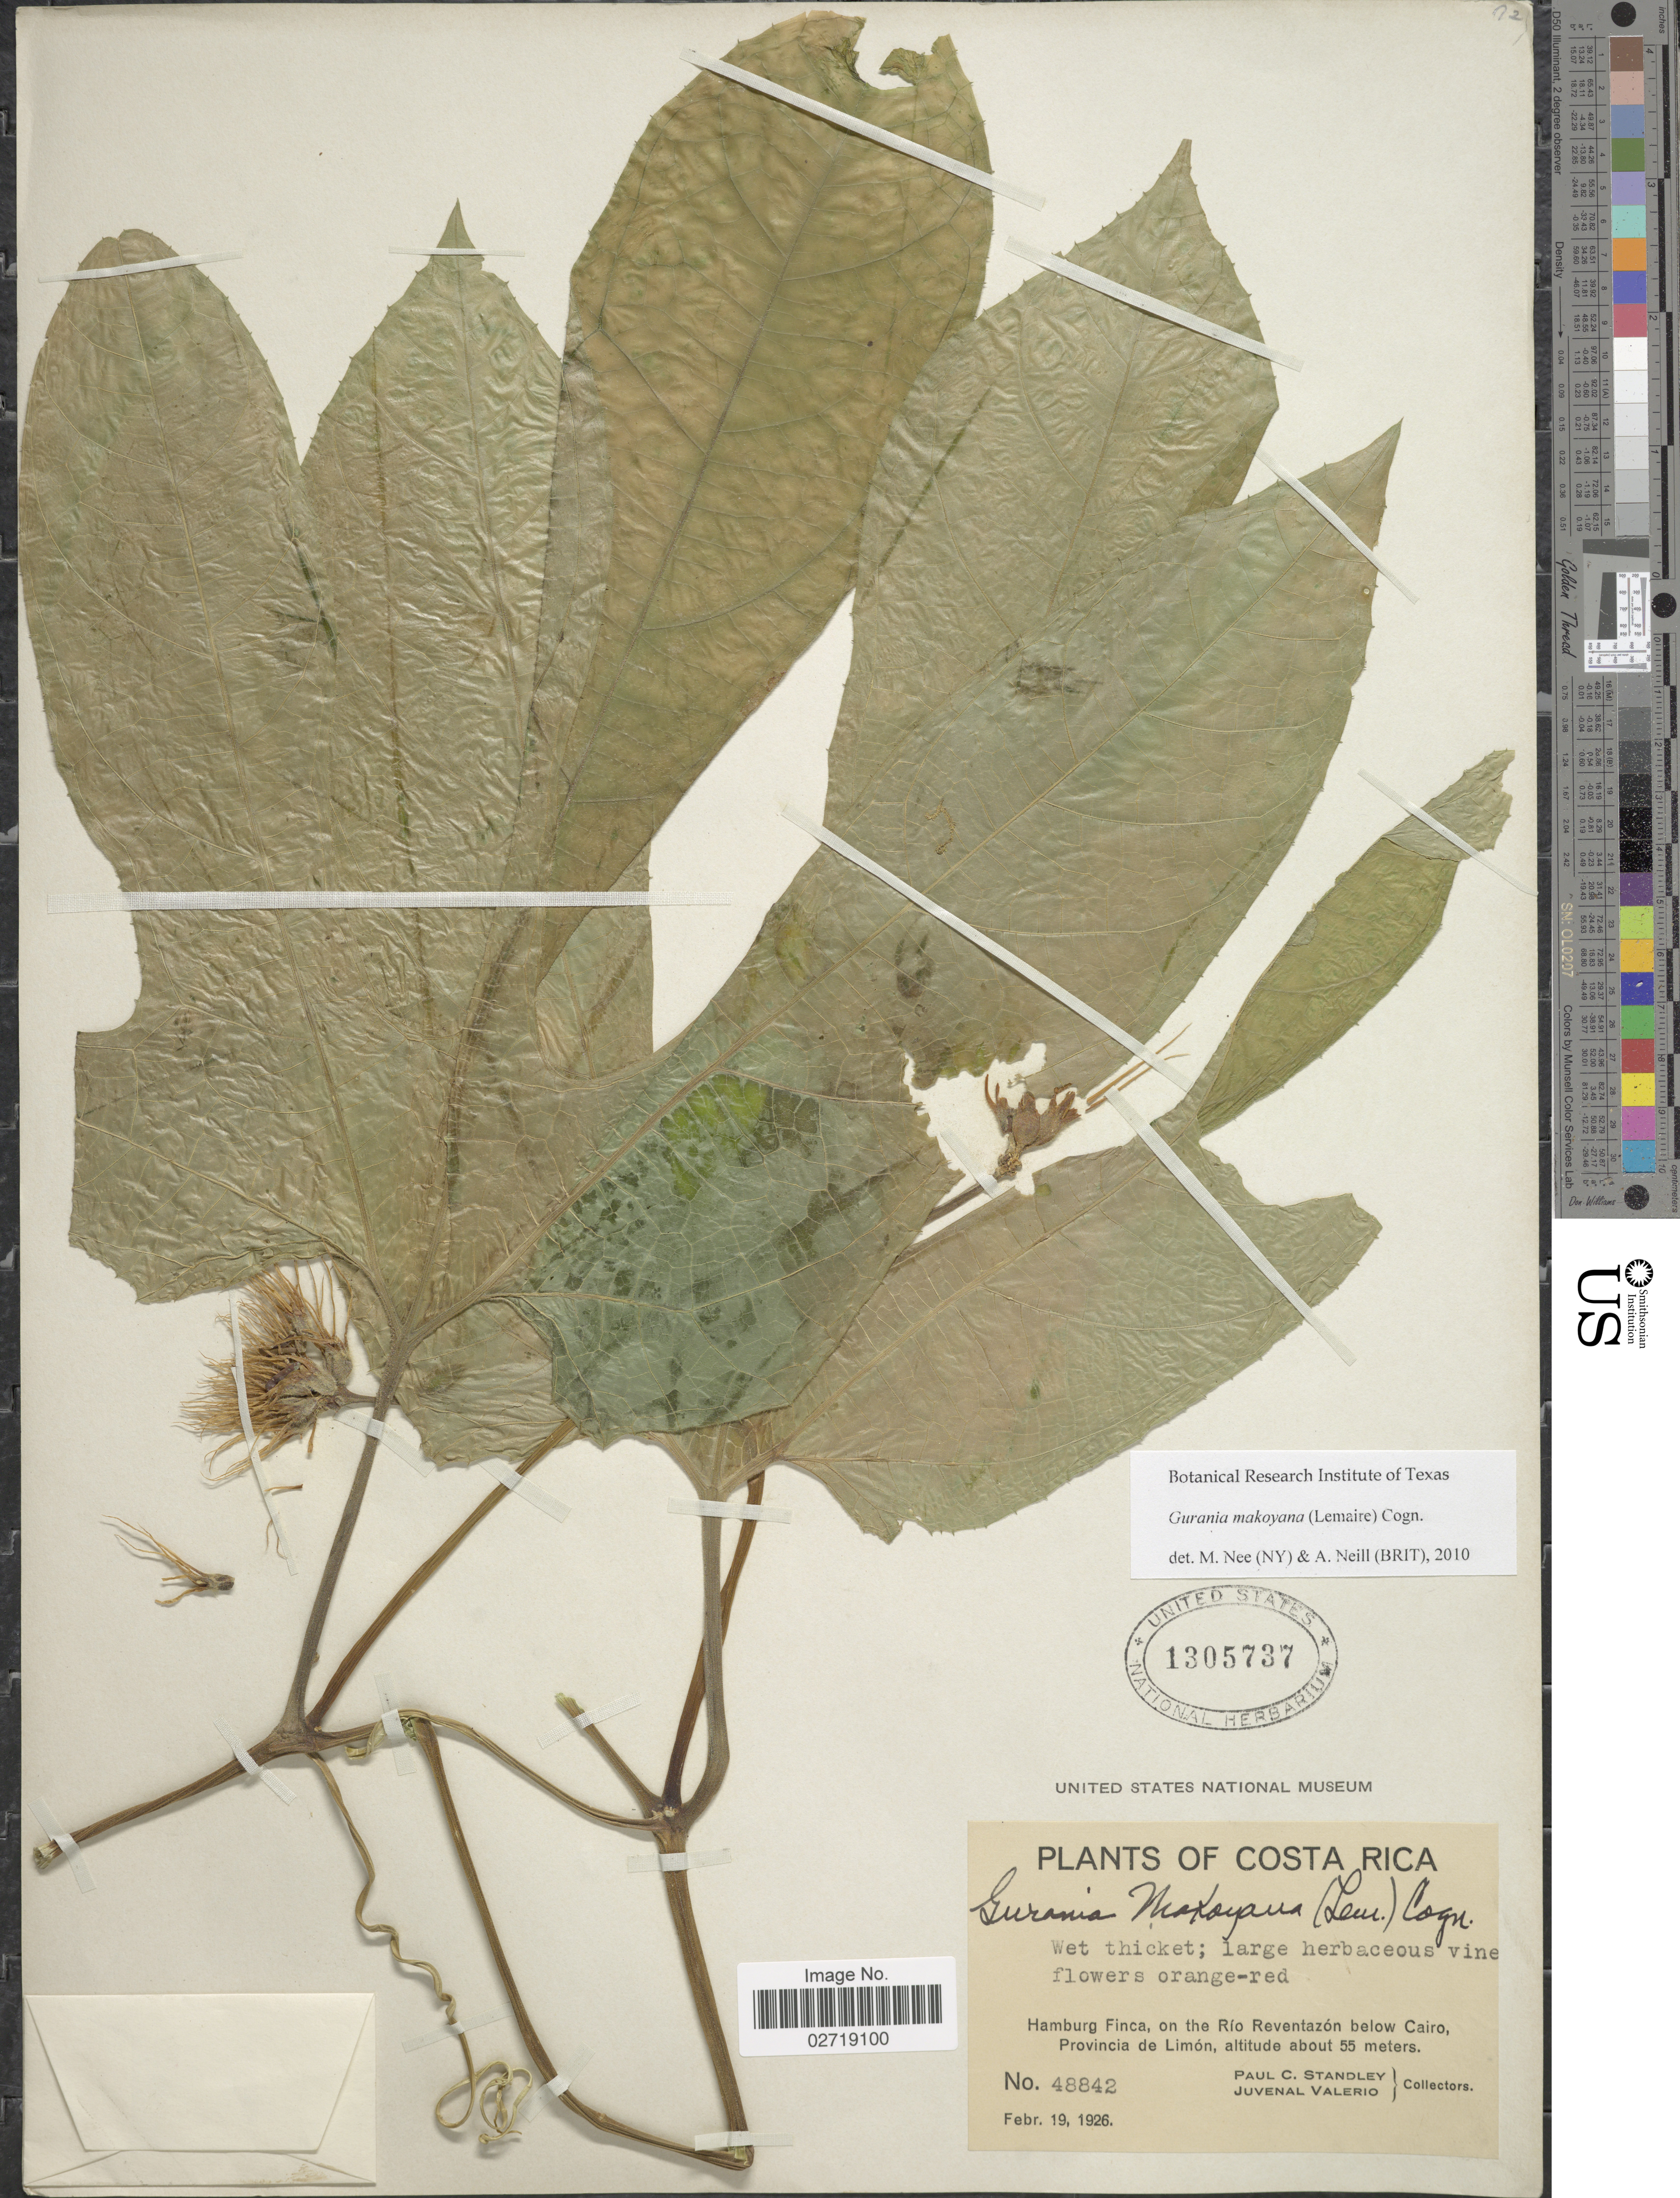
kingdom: Plantae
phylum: Tracheophyta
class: Magnoliopsida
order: Cucurbitales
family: Cucurbitaceae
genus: Gurania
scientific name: Gurania makoyana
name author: (Lem.) Cogn.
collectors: P. C. Standley & J. Valerio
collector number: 48842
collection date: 1926-02-19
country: Costa Rica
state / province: Limón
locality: Hamburg Finca, on the Rio Reventazon below Cairo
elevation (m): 55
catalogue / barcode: US 1305737